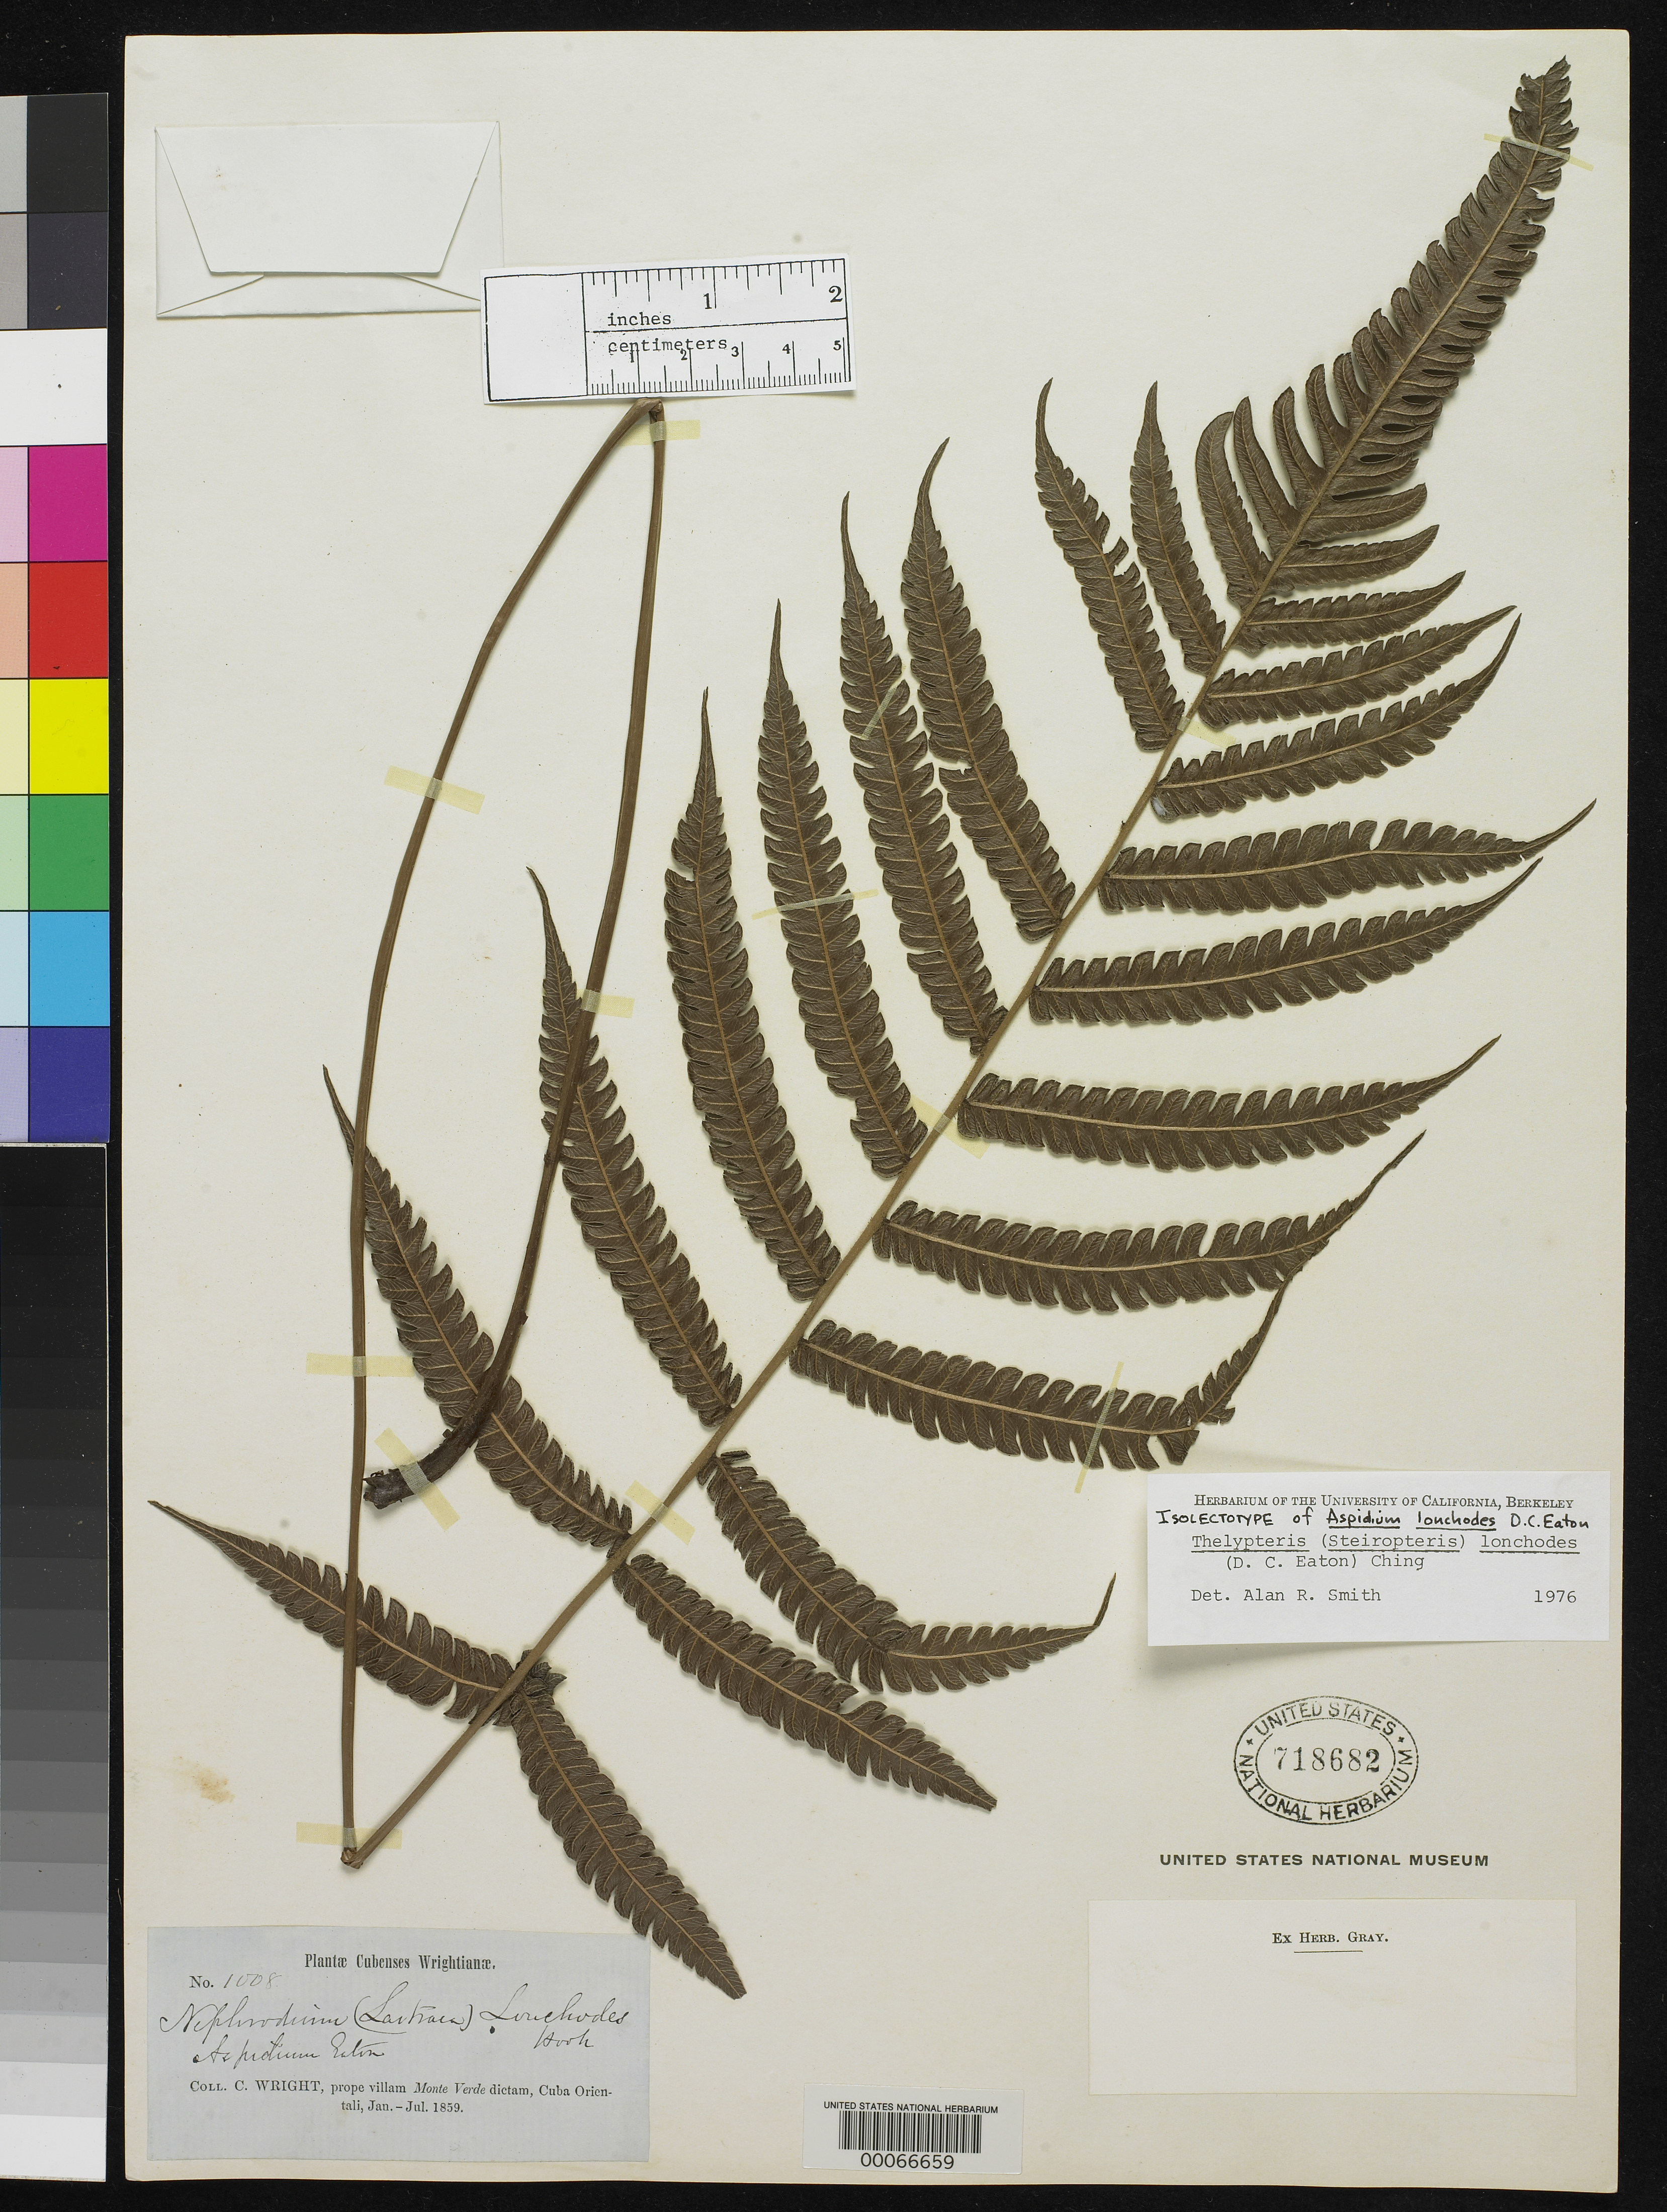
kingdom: Plantae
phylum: Tracheophyta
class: Polypodiopsida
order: Polypodiales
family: Tectariaceae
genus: Aspidium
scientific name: Aspidium lonchodes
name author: D.C. Eaton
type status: Syntype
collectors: C. Wright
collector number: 1008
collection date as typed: Jan 1859 to -- Jul 1859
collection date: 1859-01/1859-07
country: Cuba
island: Greater Antilles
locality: Near Monte Verde.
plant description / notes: Specimen annotated by A.R. Smith (1976) as isolectotype.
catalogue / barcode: US 718682